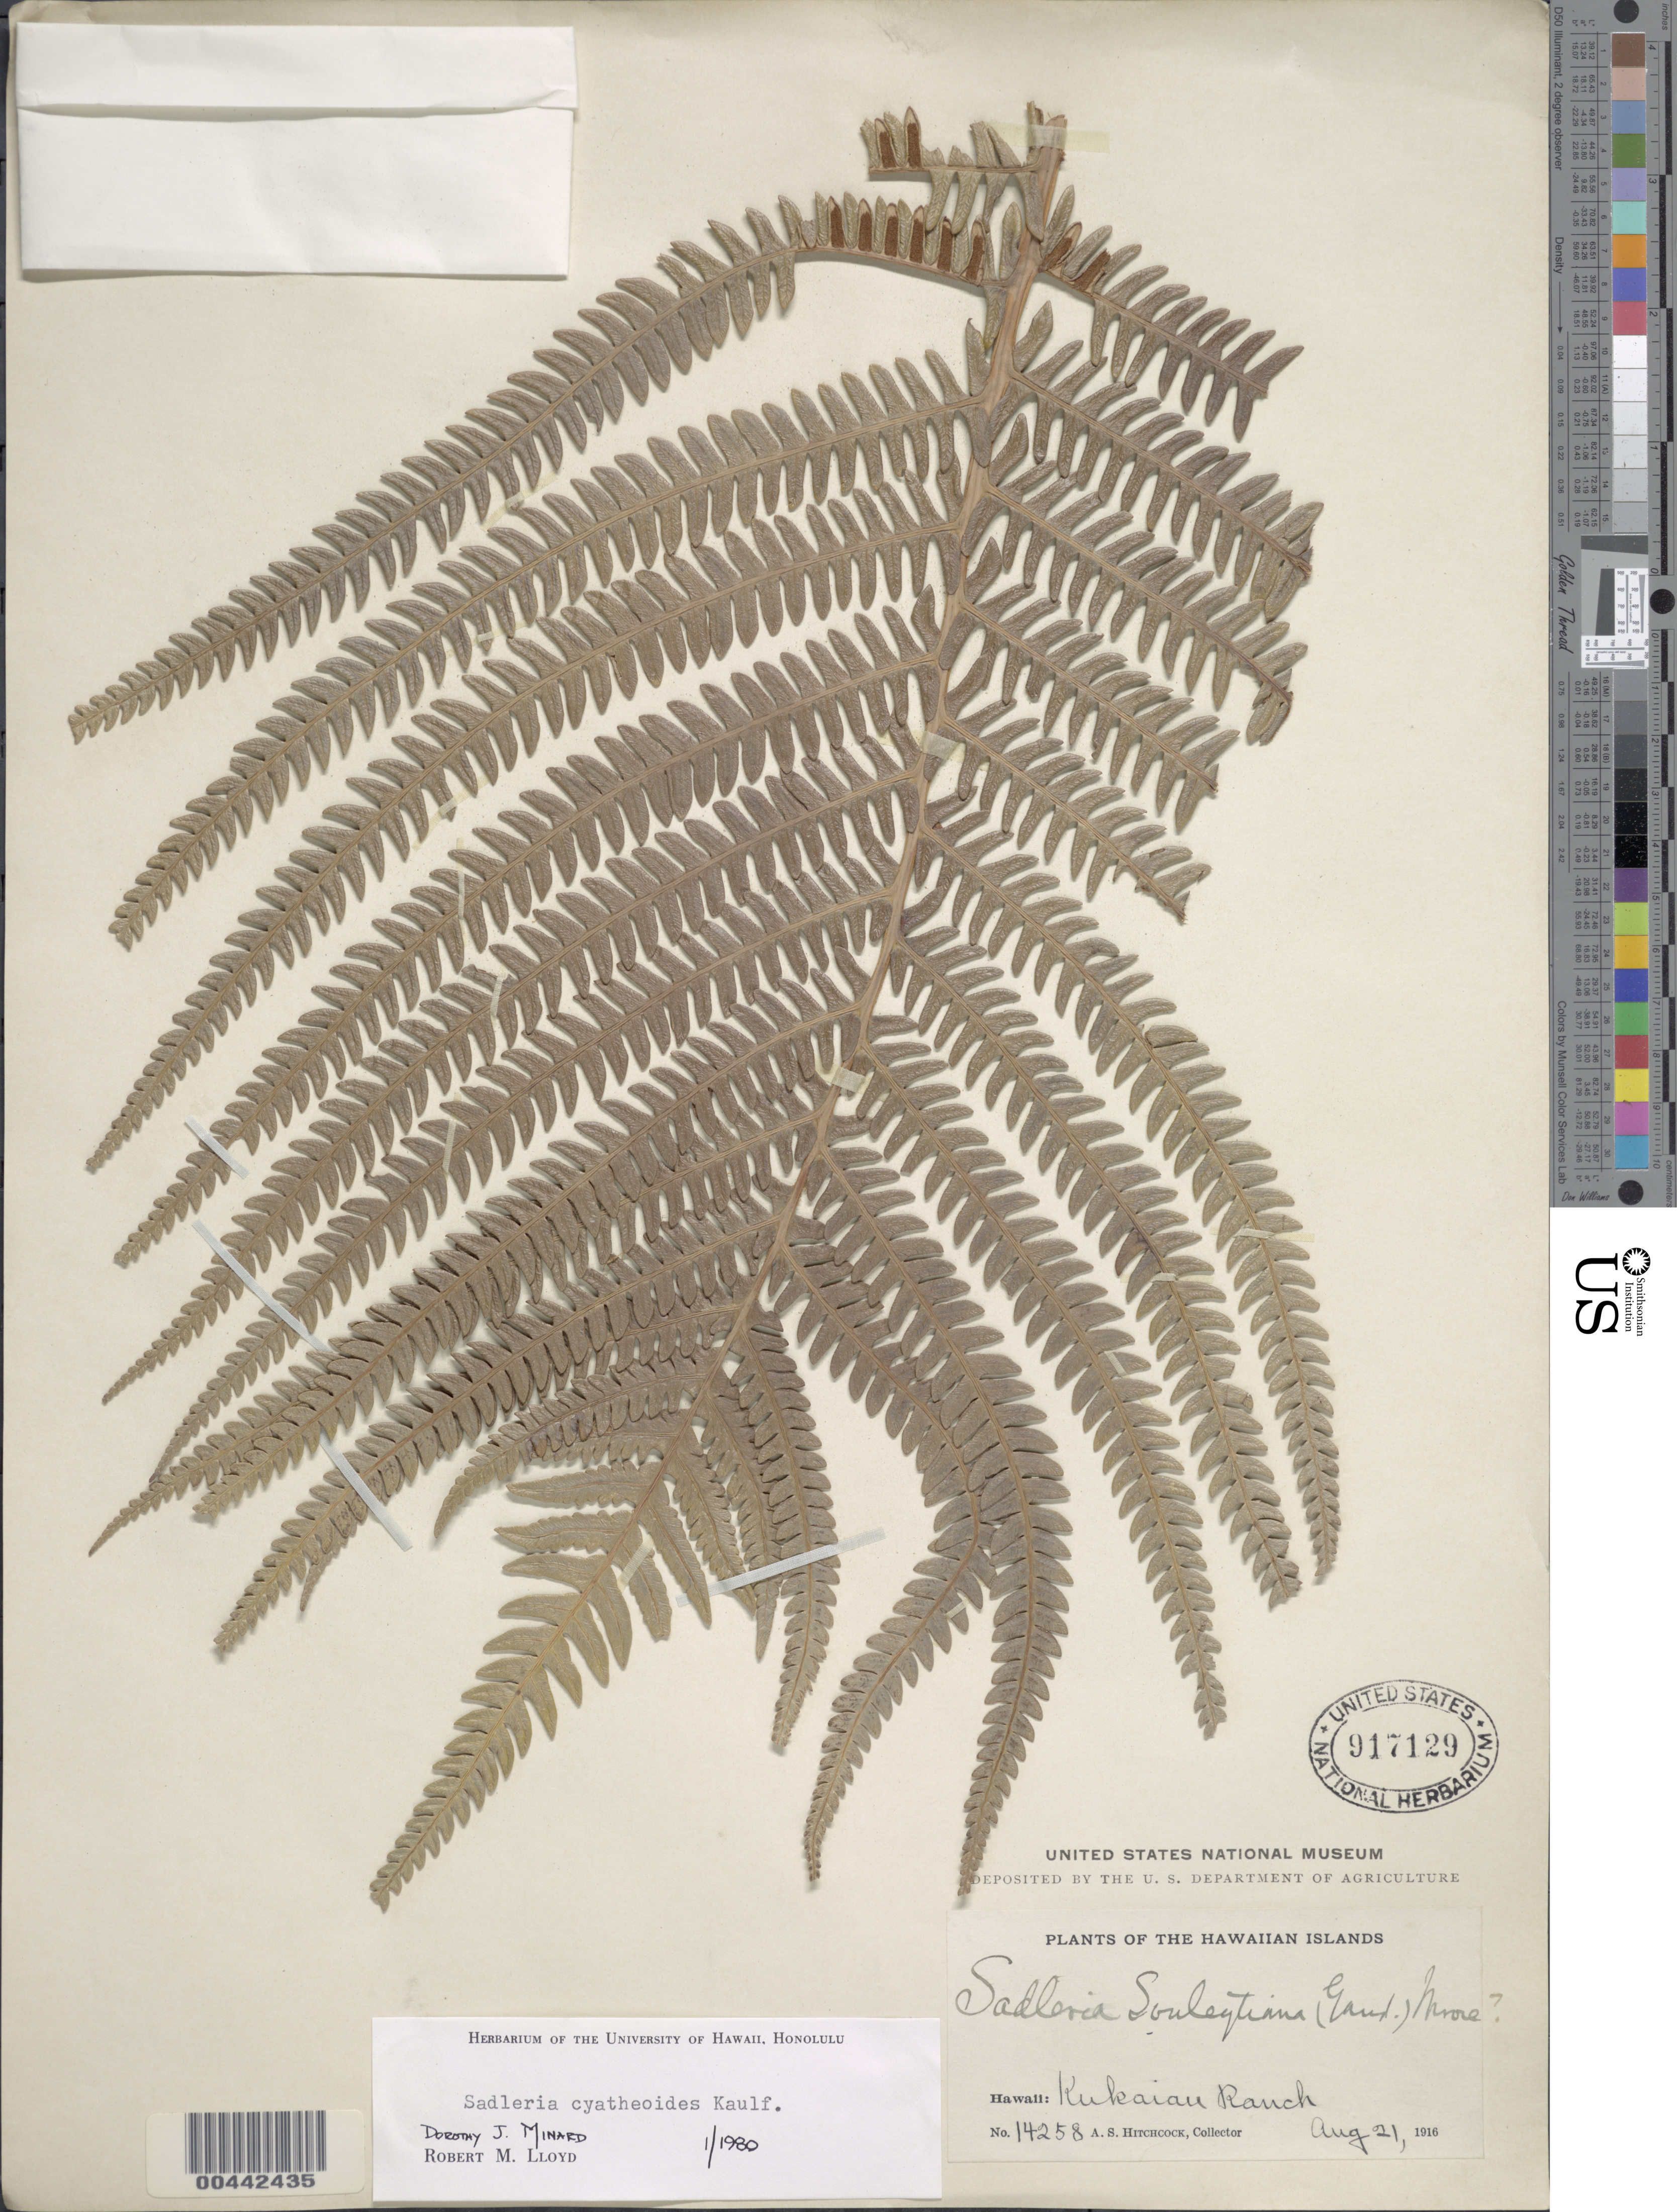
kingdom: Plantae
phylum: Tracheophyta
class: Polypodiopsida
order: Polypodiales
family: Blechnaceae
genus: Sadleria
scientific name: Sadleria cyatheoides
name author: Kaulf.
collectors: A. S. Hitchcock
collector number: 14258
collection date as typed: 21 Aug 1916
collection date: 1916-08-21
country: United States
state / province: Hawaii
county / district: Hawaii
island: Hawaii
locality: Kukaiau Ranch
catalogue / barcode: US 917129